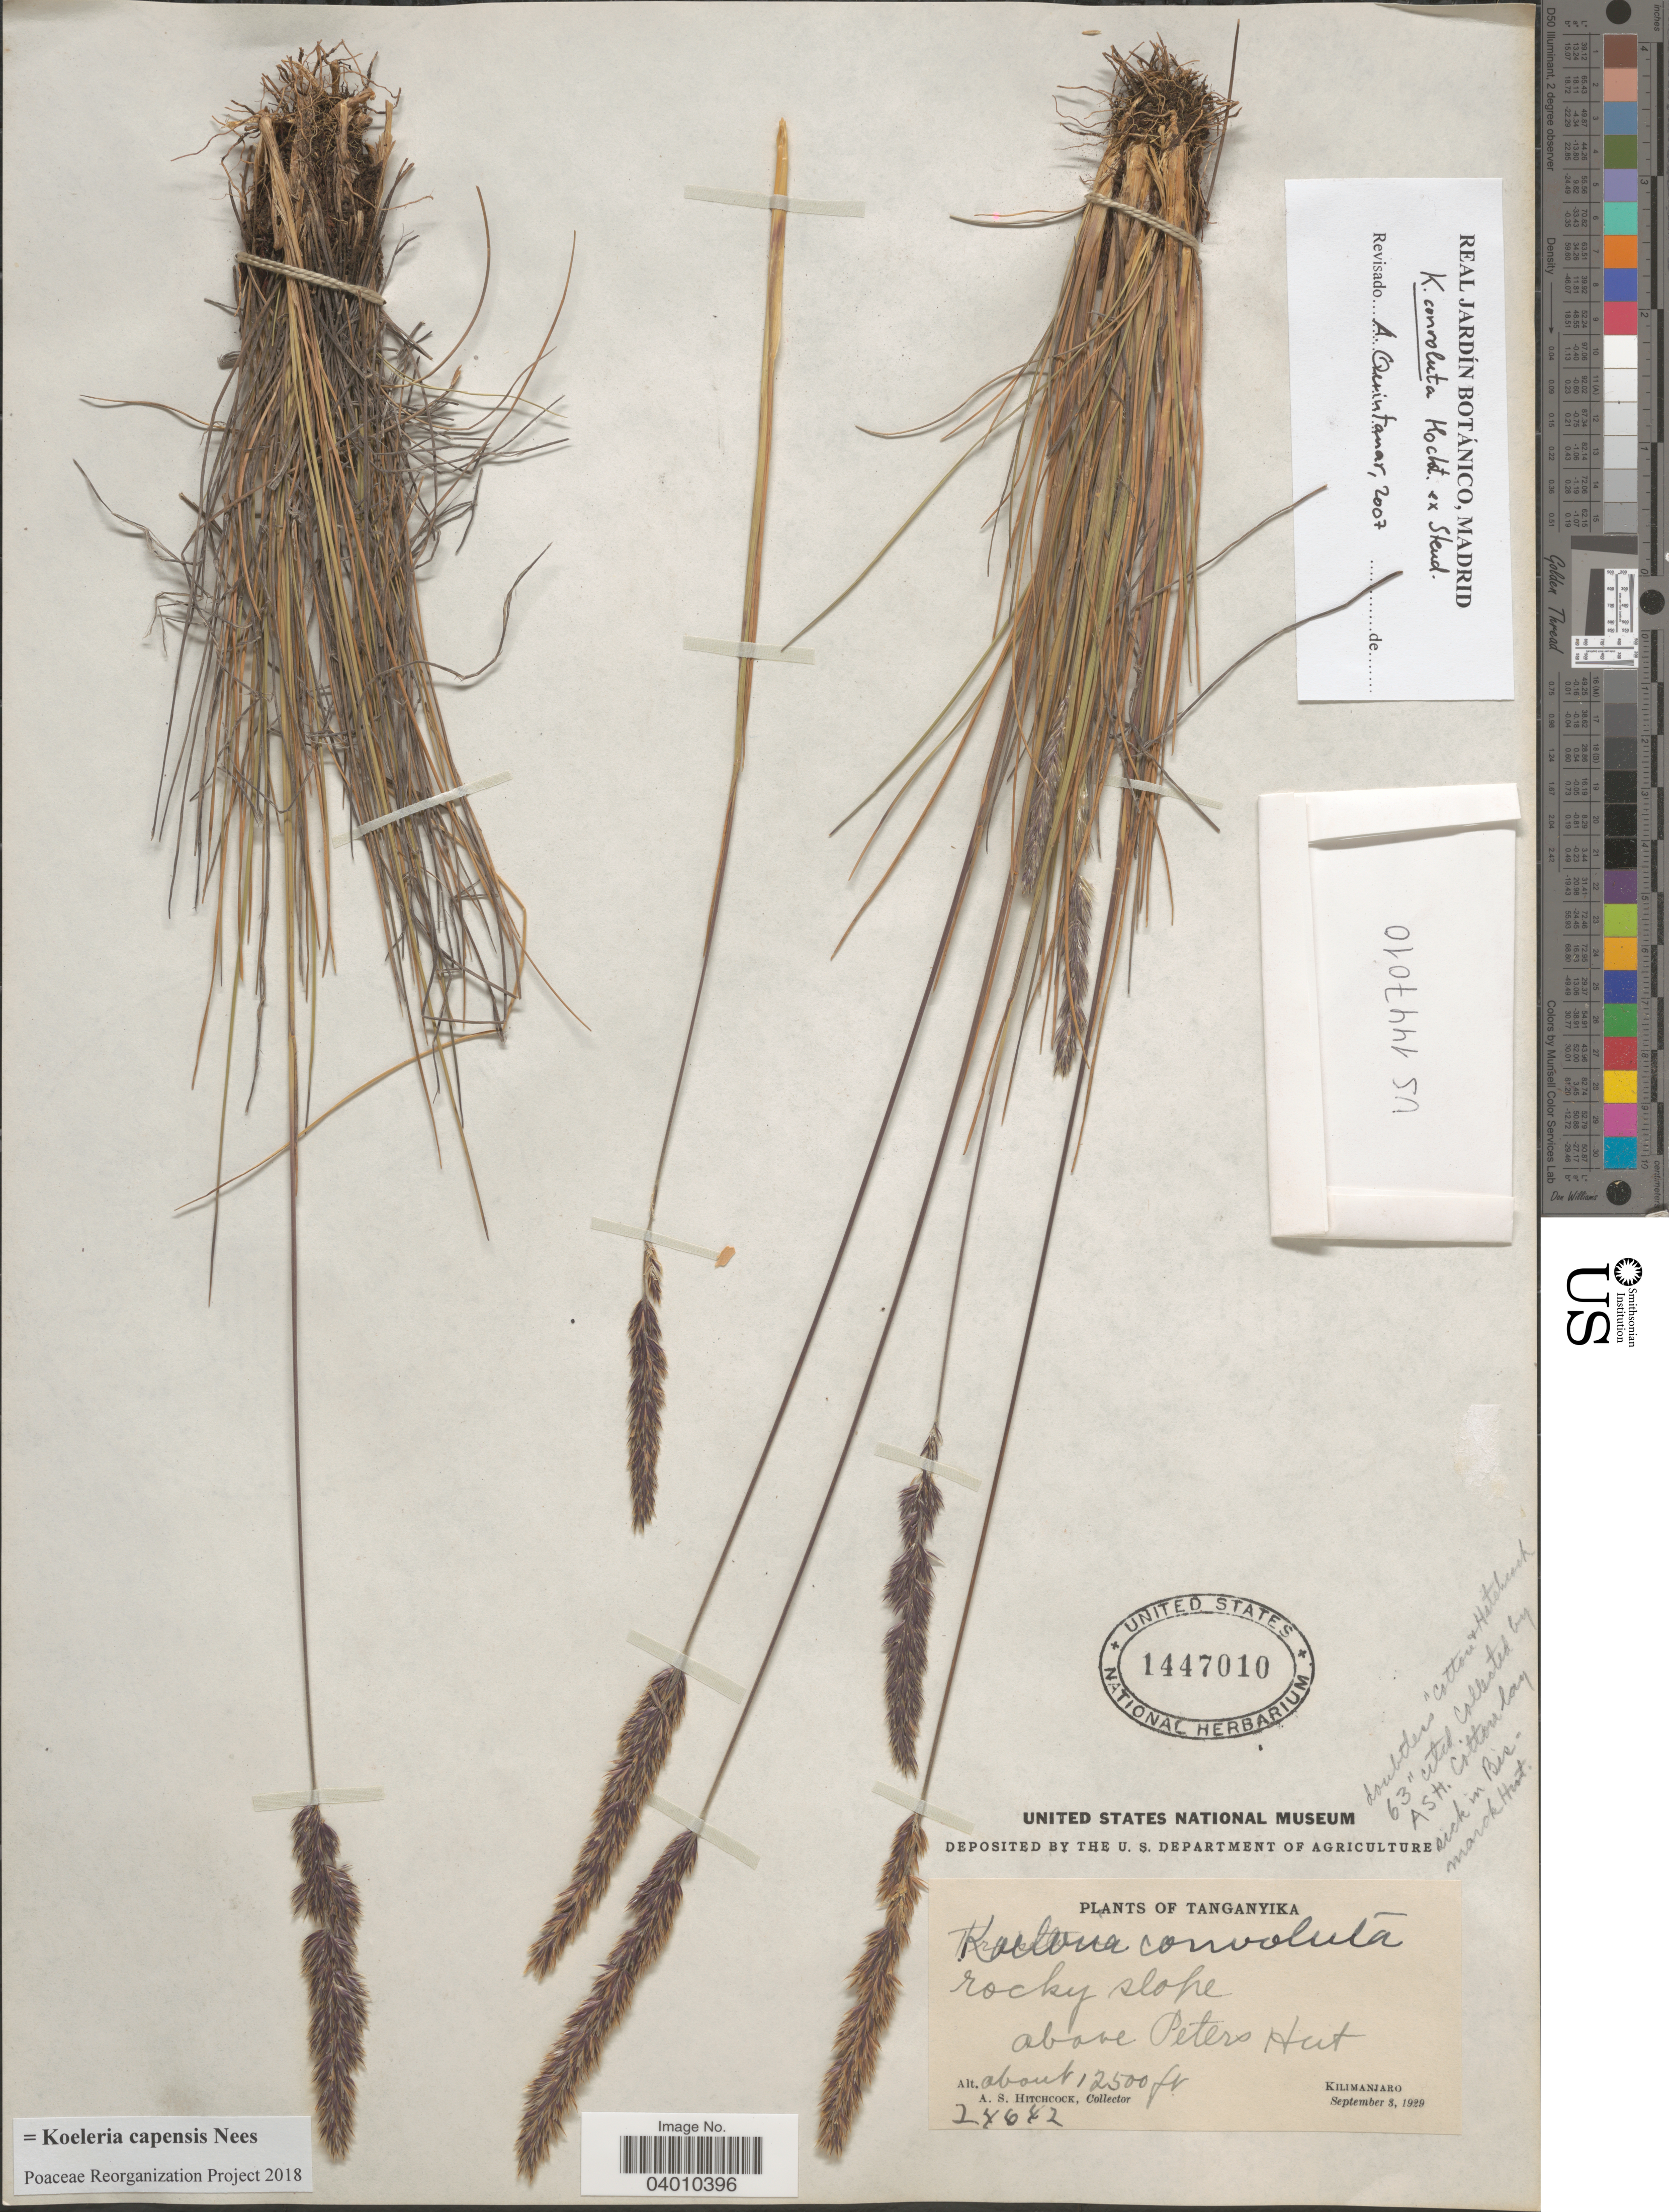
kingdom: Plantae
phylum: Tracheophyta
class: Liliopsida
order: Poales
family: Poaceae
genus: Koeleria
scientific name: Koeleria capensis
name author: (Steud.) Nees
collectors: A. S. Hitchcock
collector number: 24642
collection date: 1929-09-03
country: Tanzania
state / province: Kilimanjaro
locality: Tanganyika. Above Peters Hut.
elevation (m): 3810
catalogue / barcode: US 1447010